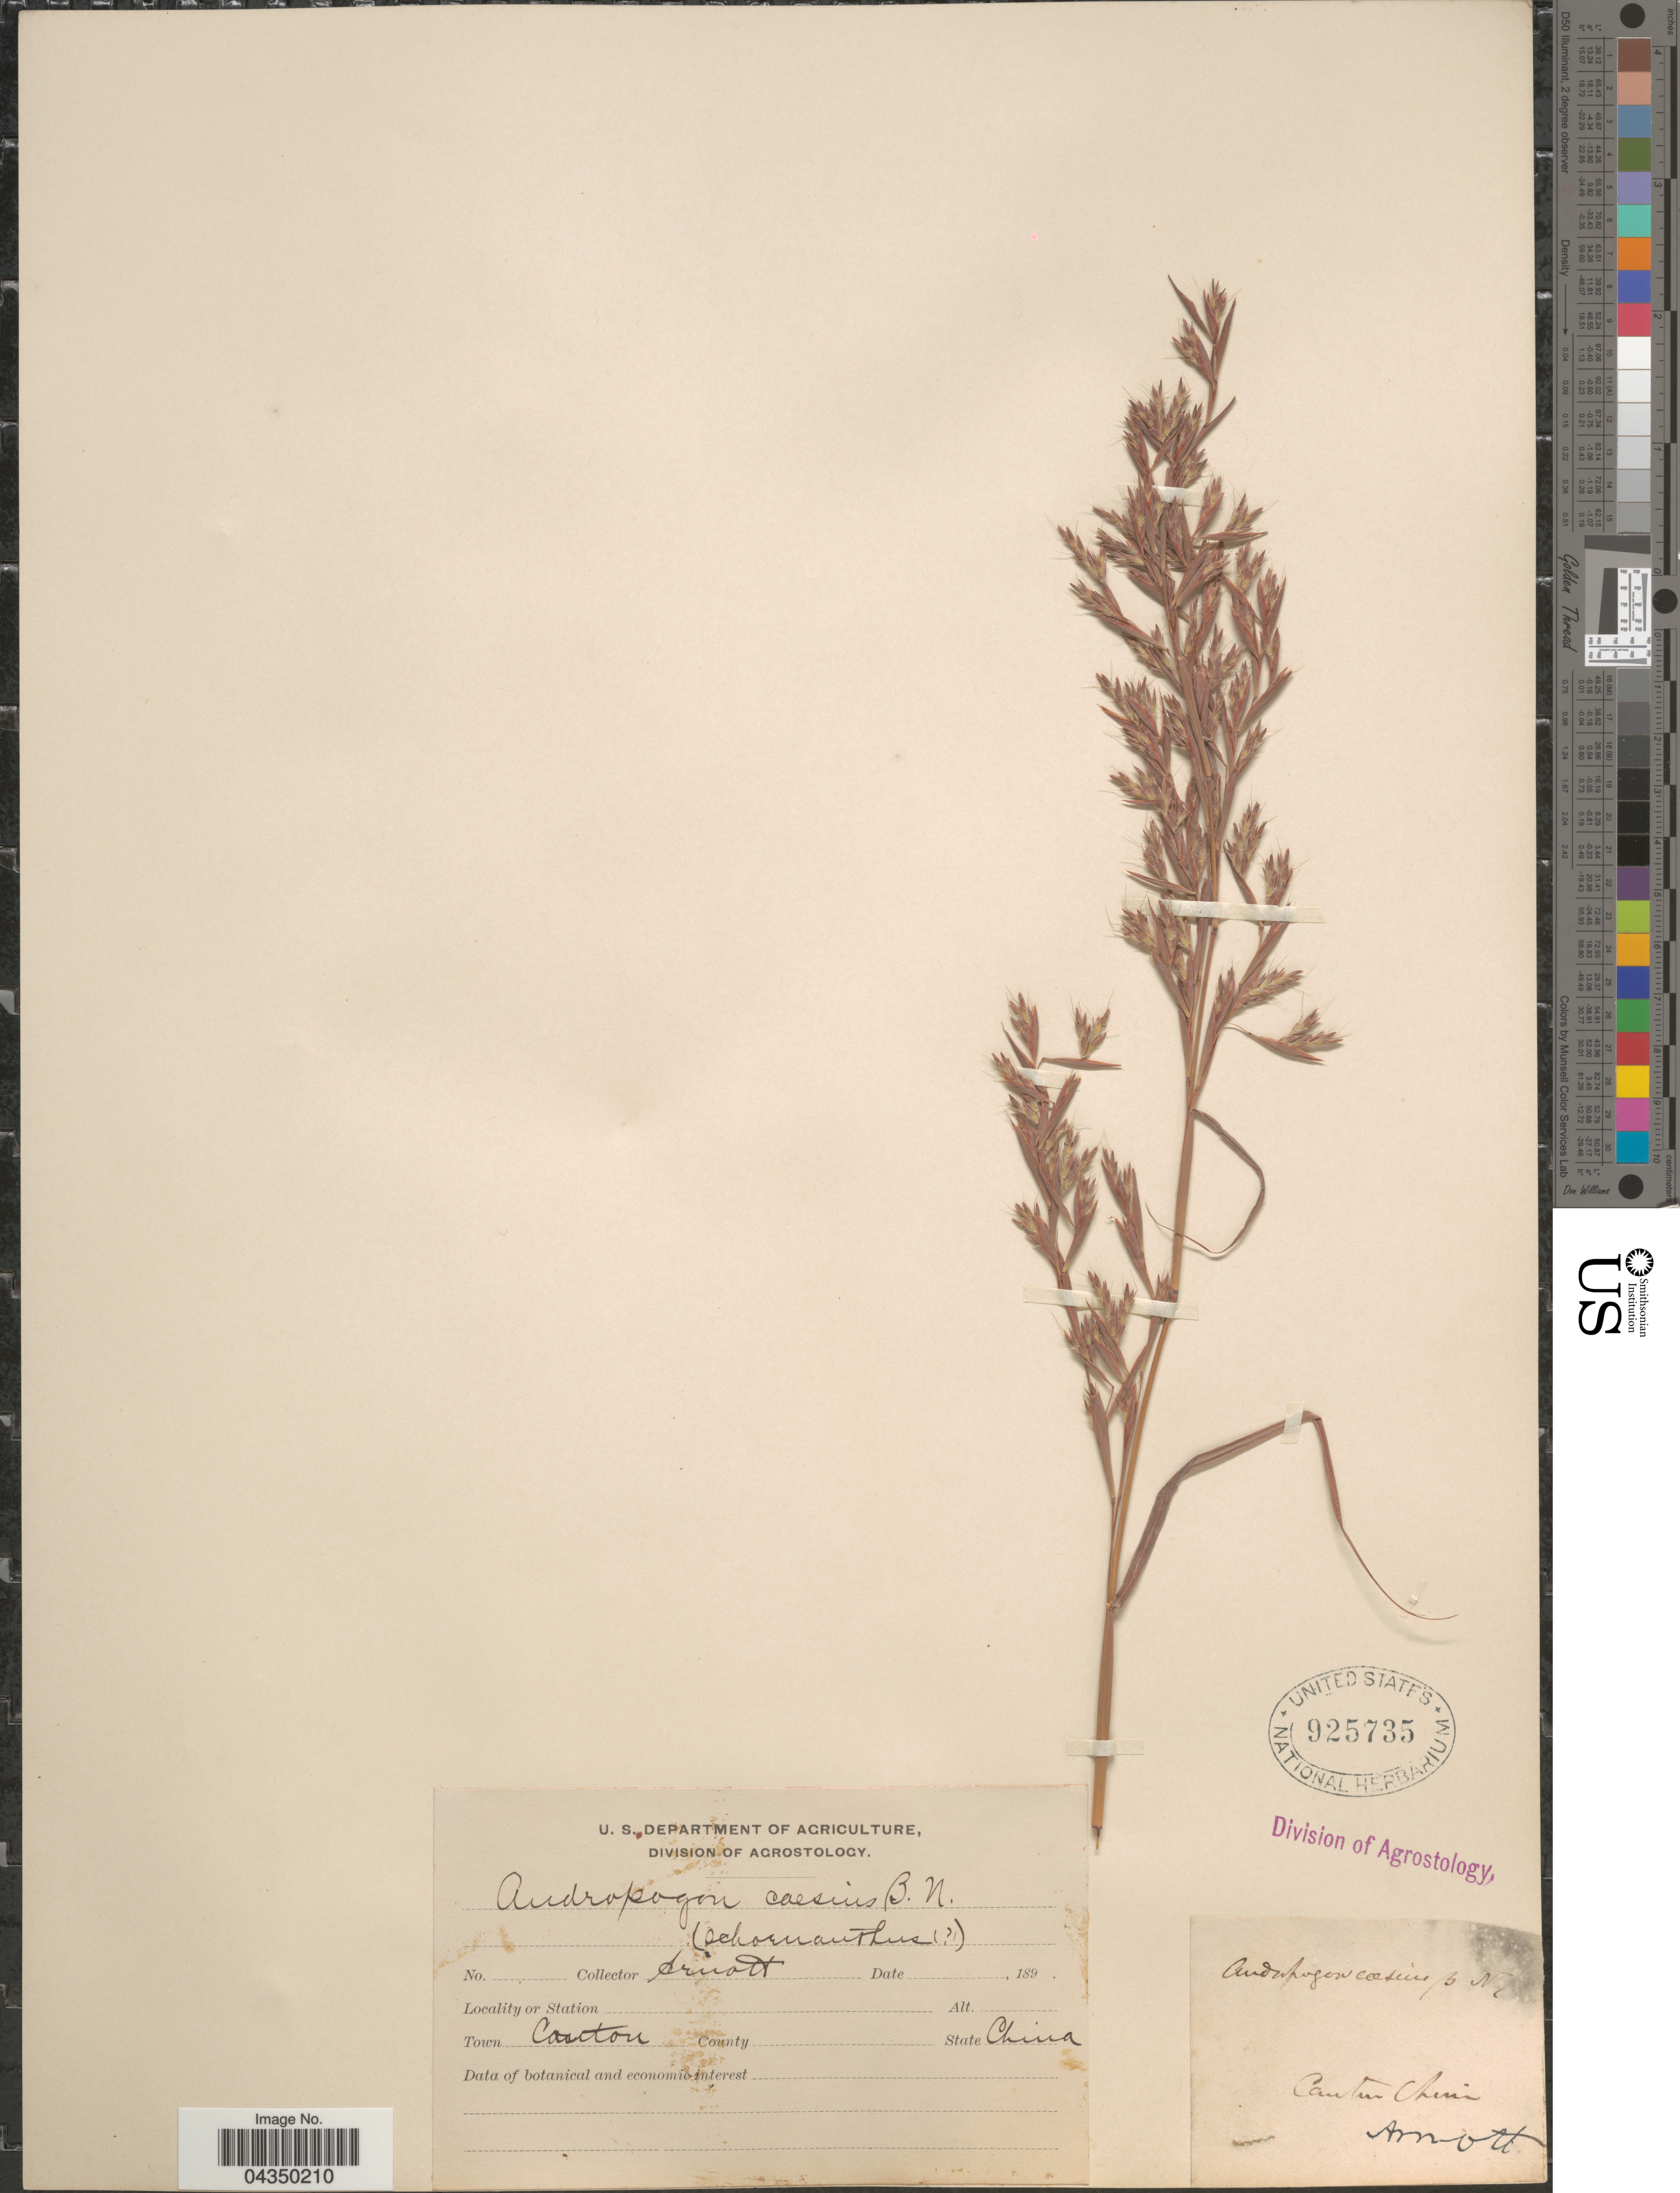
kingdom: Plantae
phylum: Tracheophyta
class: Liliopsida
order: Poales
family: Poaceae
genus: Cymbopogon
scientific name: Cymbopogon tortilis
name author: (J. Presl) A. Camus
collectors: Arnott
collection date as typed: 189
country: China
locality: Town Canton.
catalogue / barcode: US 925735